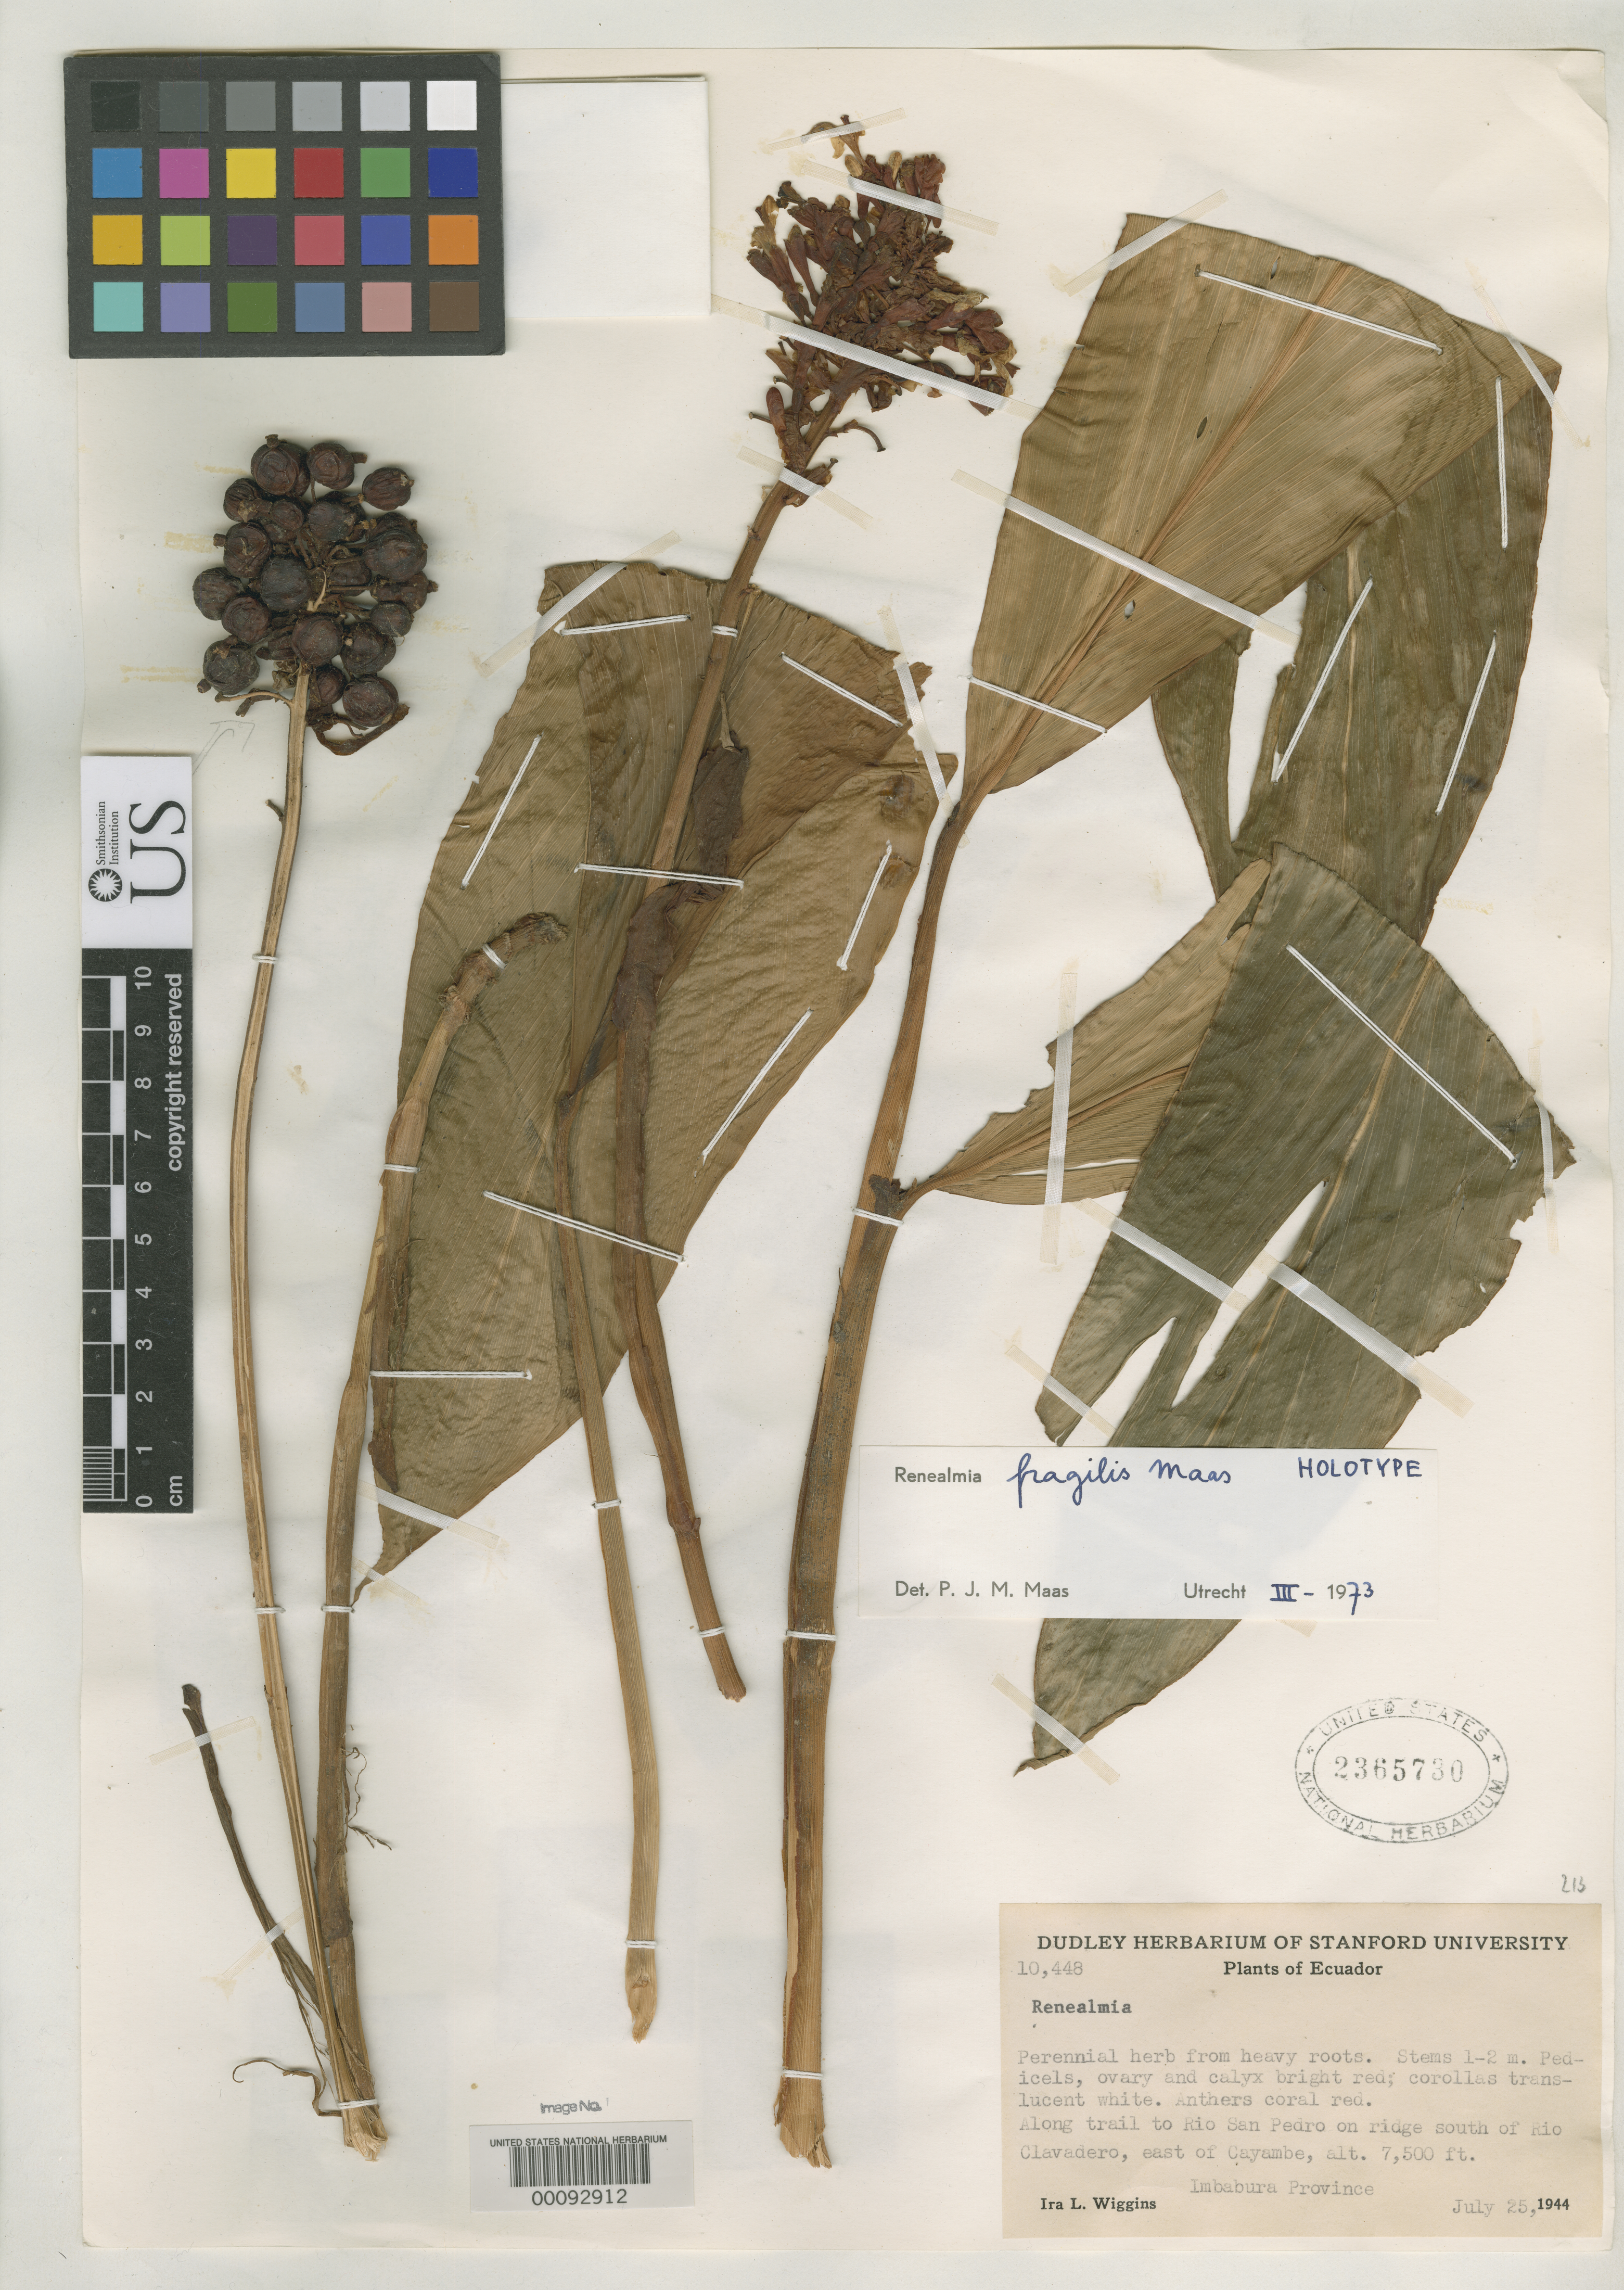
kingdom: Plantae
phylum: Tracheophyta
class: Liliopsida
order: Zingiberales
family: Zingiberaceae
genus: Renealmia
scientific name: Renealmia fragilis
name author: Maas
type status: Holotype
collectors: I. L. Wiggins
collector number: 10448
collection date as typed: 25 Jul 1944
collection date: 1944-07-25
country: Ecuador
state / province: Imbabura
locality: Trail to Rio San Pedro, south of Rio Clavadero.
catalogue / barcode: US 2365730